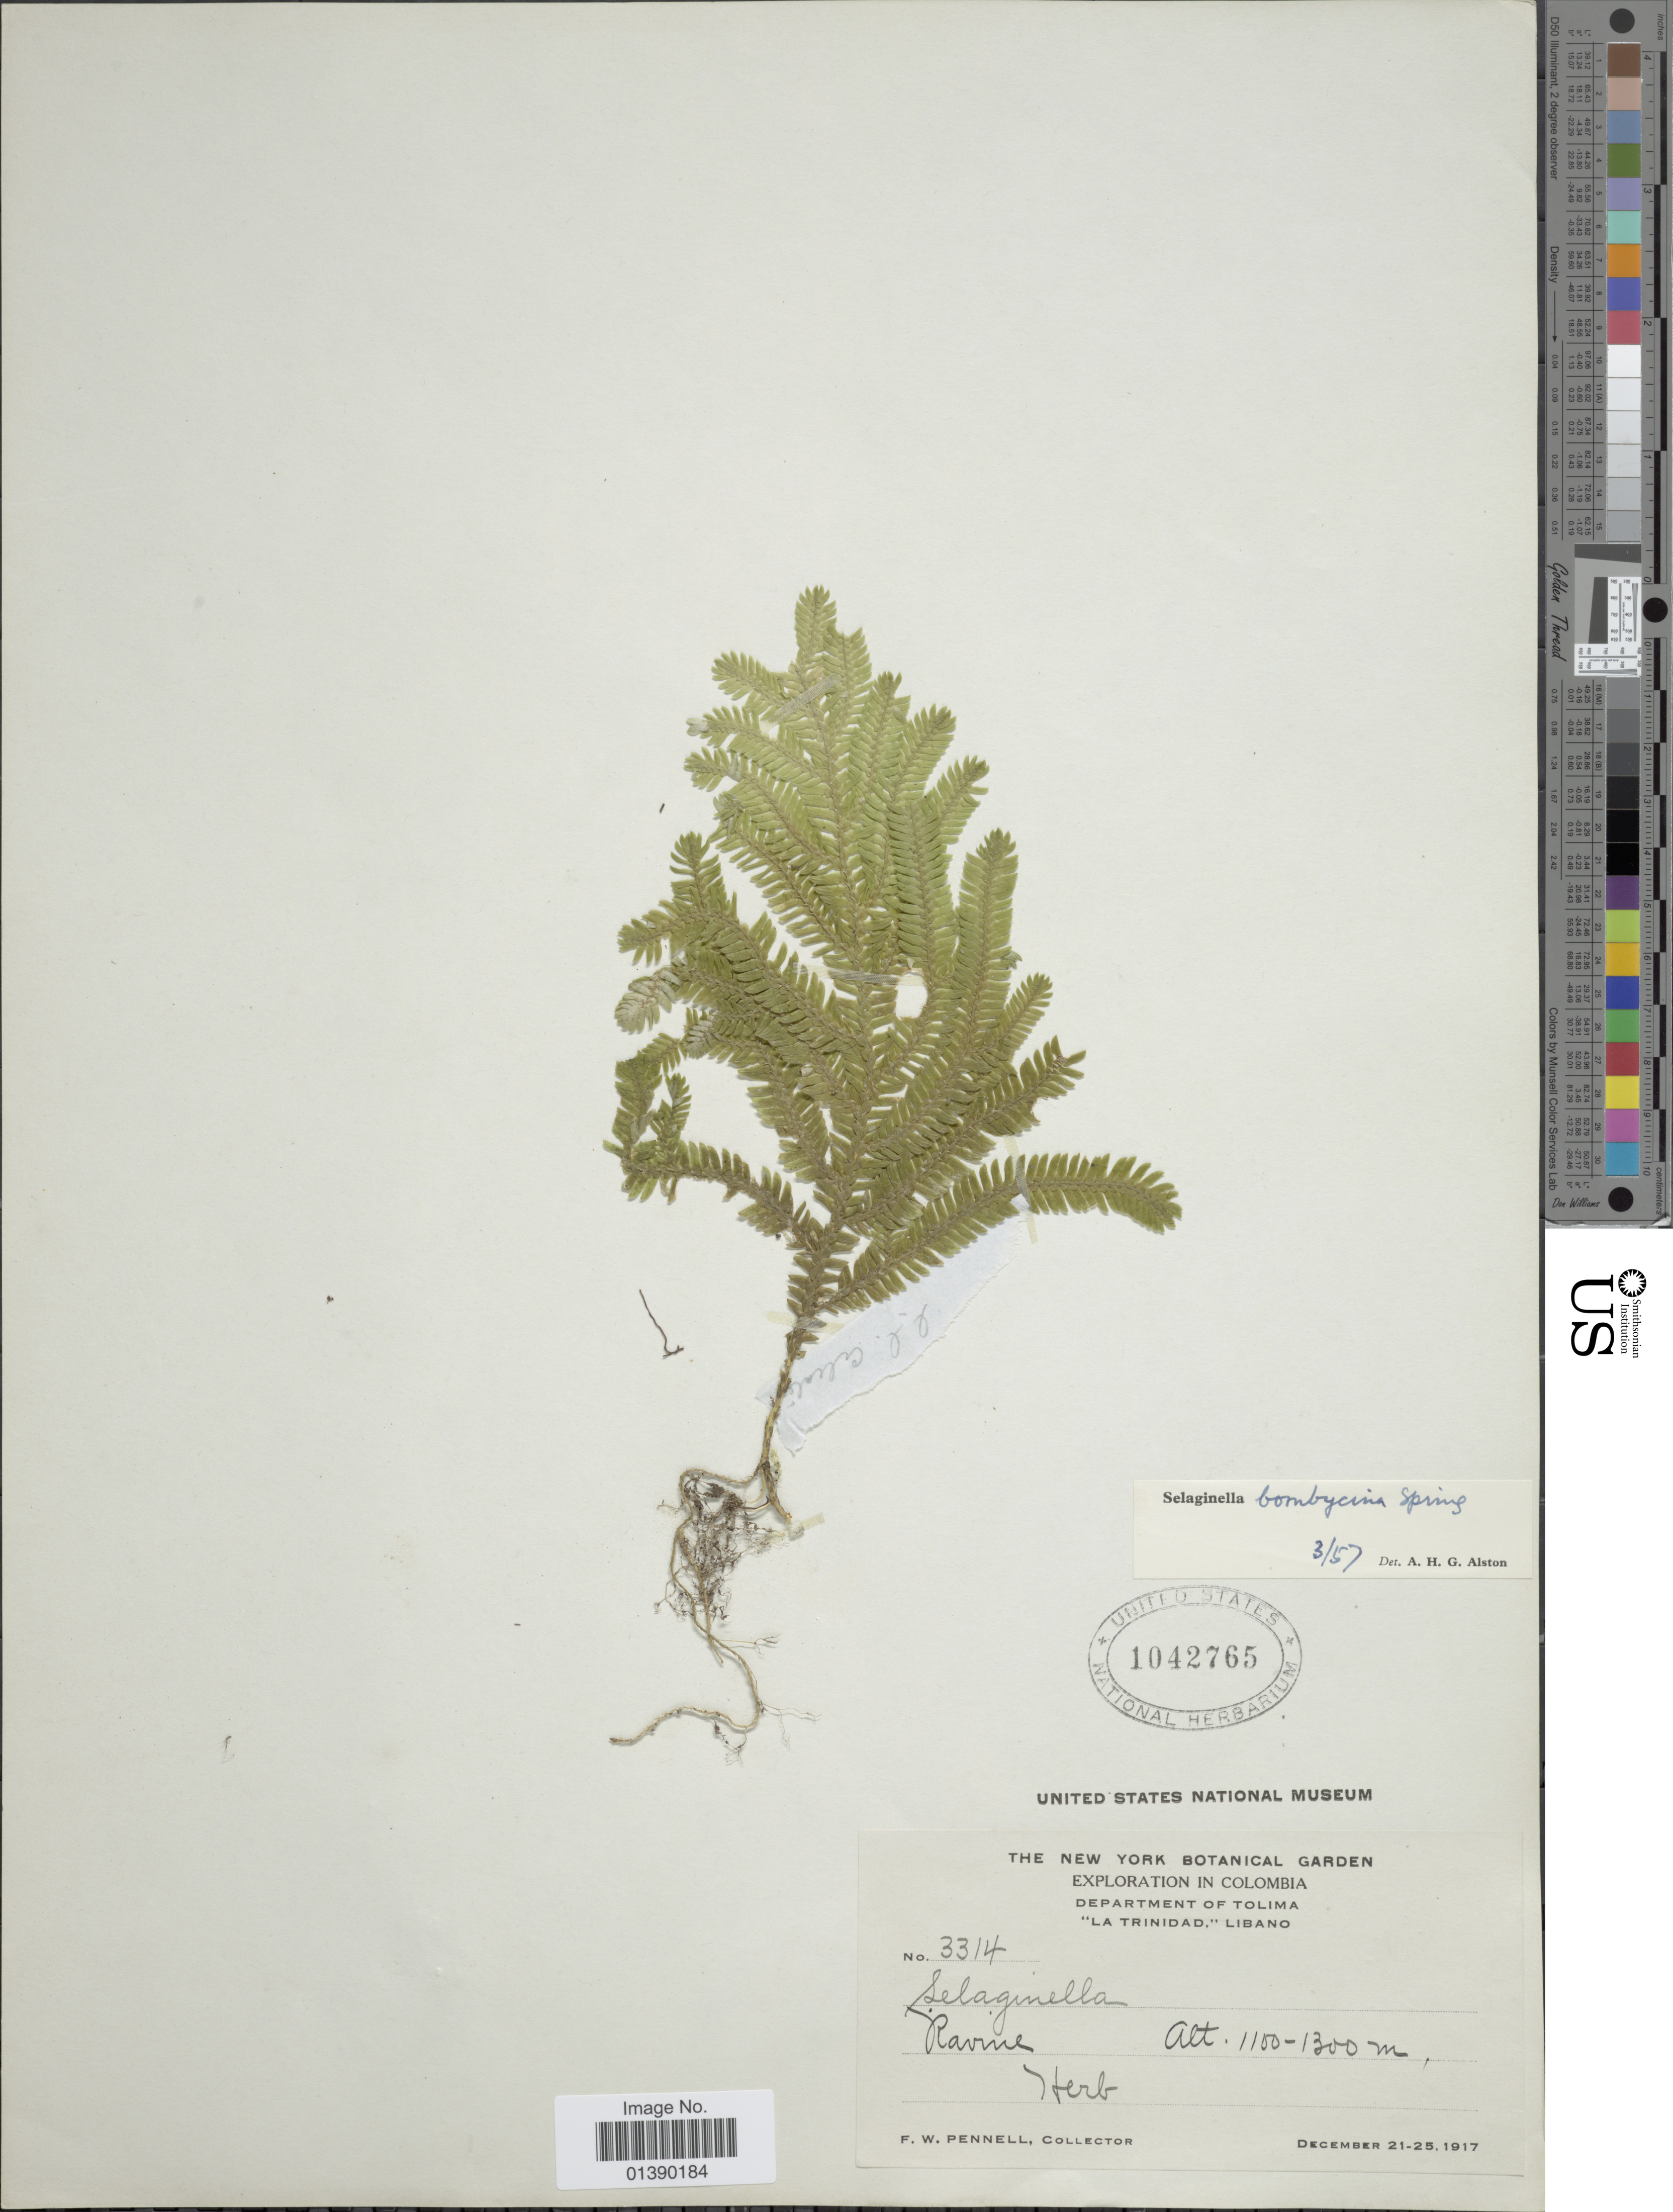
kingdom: Plantae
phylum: Tracheophyta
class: Lycopodiopsida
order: Selaginellales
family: Selaginellaceae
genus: Selaginella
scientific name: Selaginella bombycina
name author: Spring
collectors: F. W. Pennell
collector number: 3314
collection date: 1917-12-21/1917-12-25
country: Colombia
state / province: Tolima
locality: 'La Trinidad'. Ravine. Libano.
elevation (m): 1100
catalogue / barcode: US 1042765